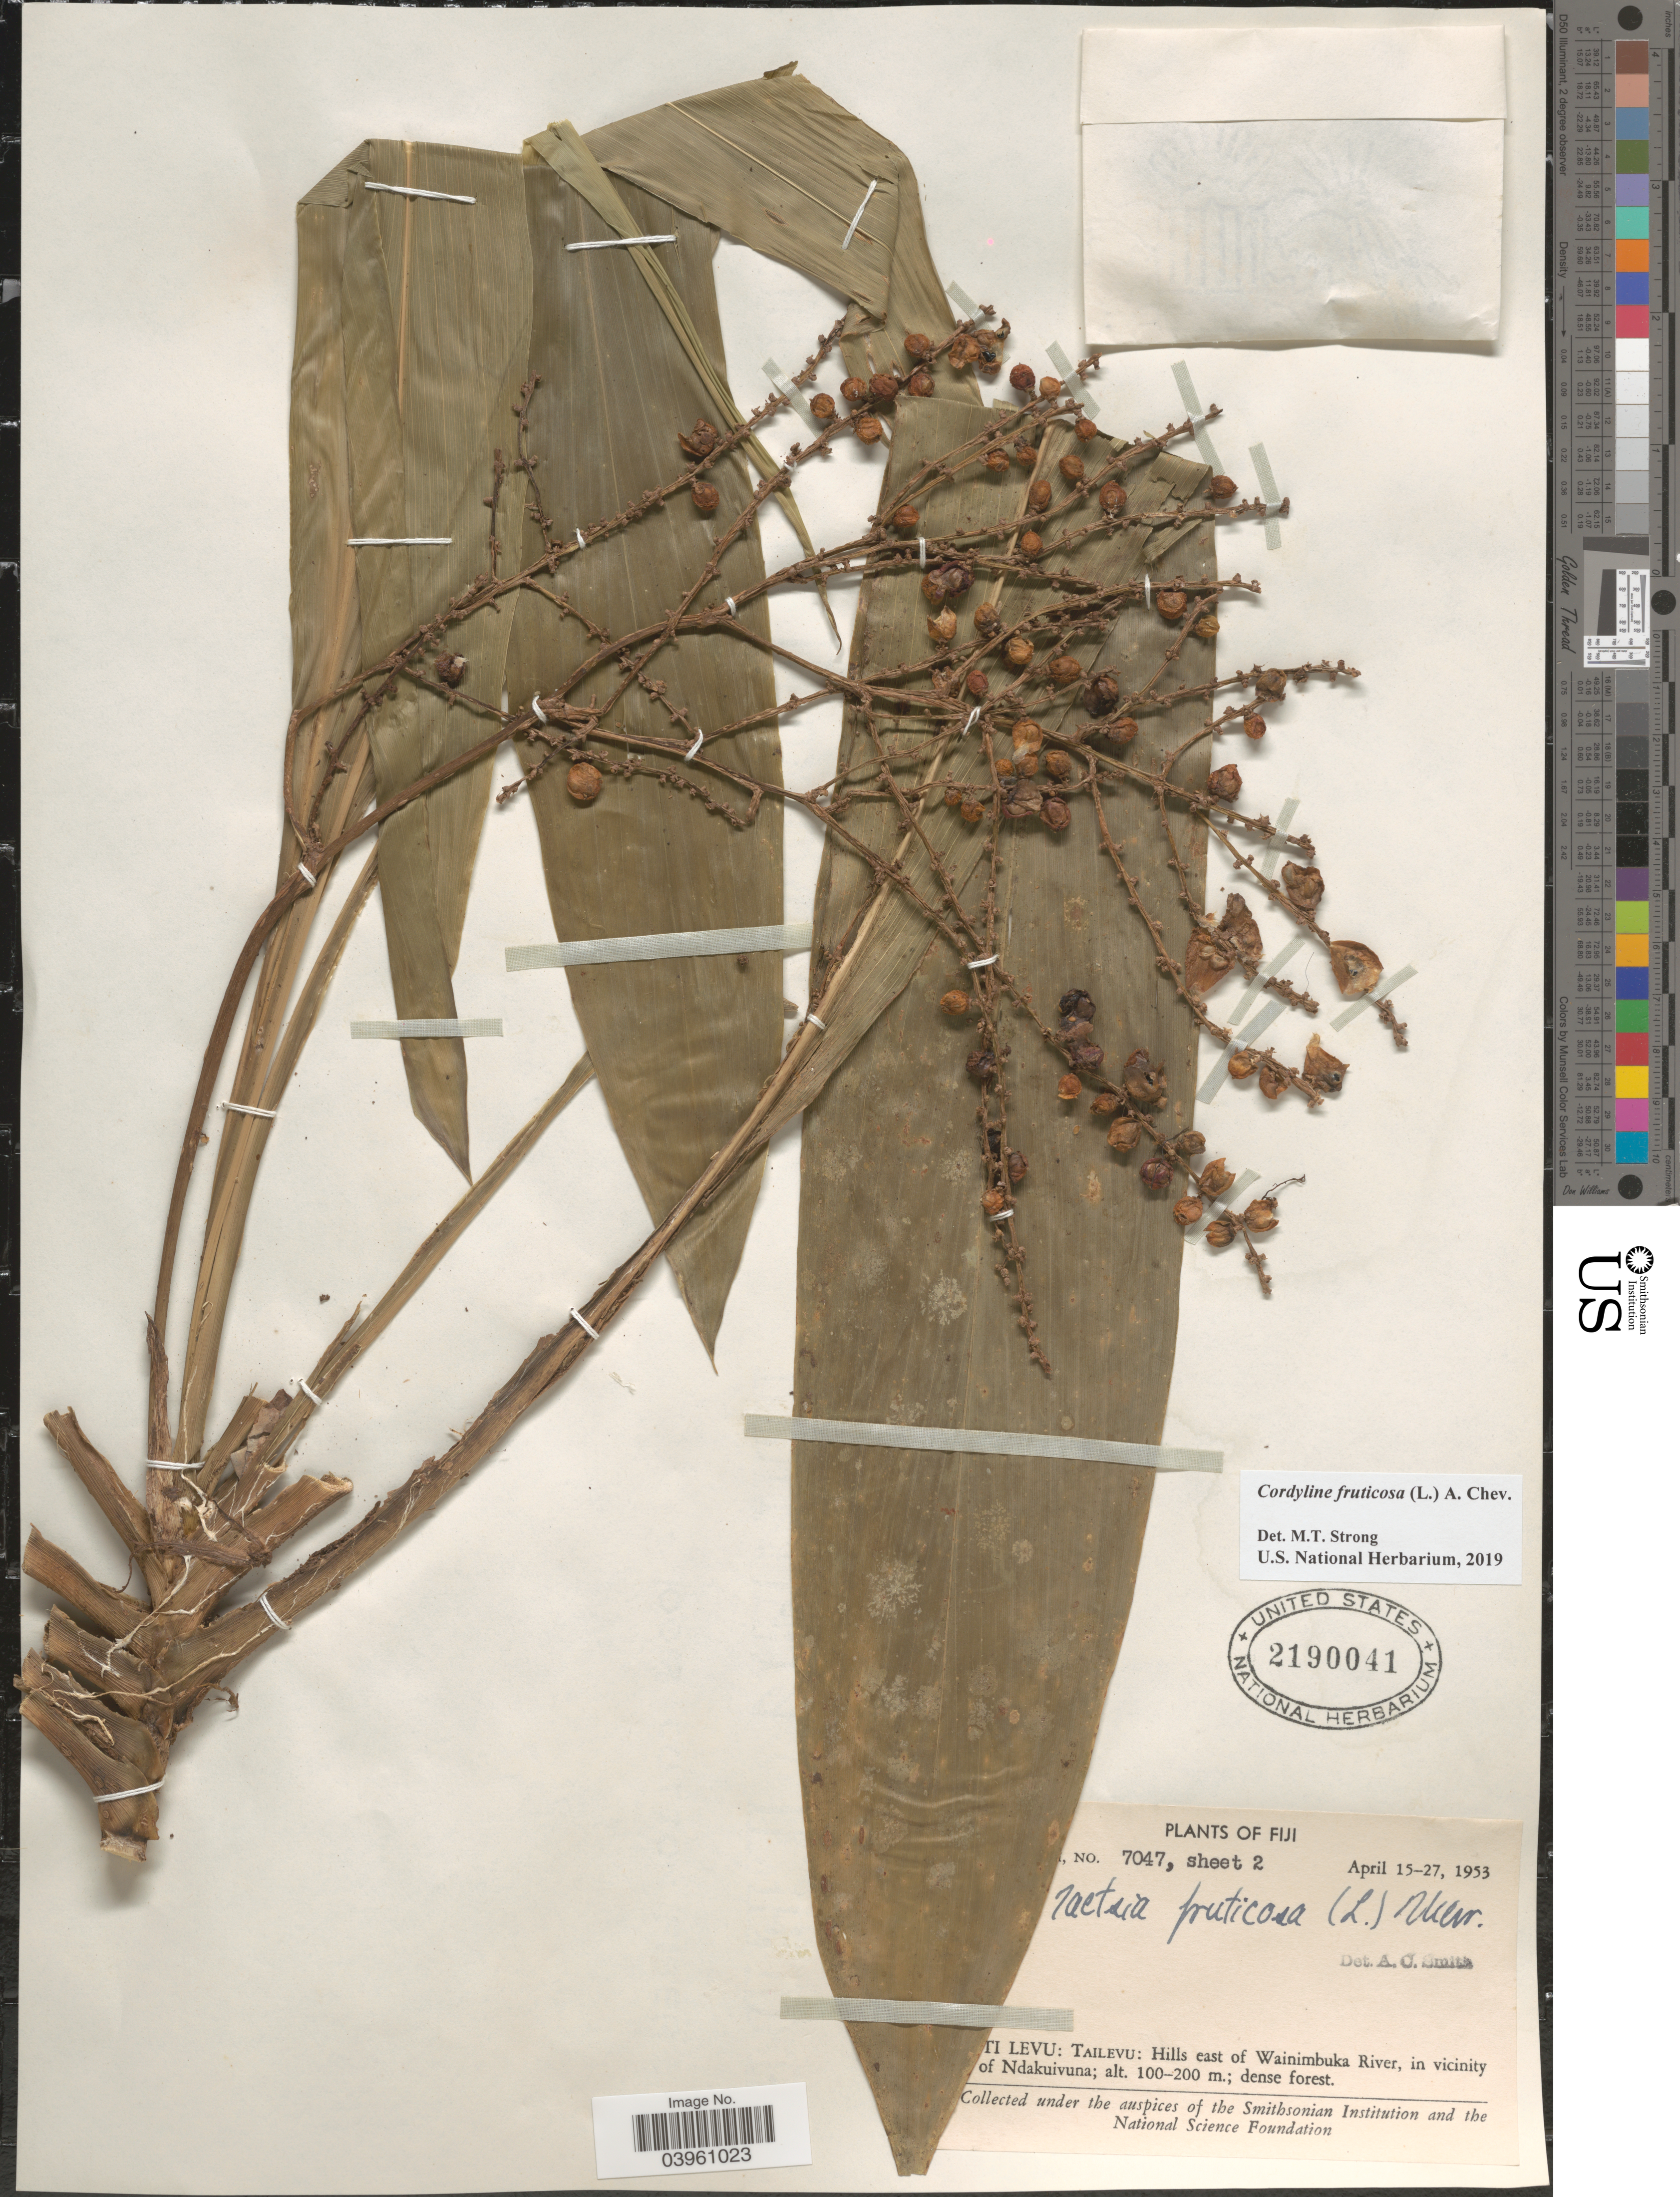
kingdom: Plantae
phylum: Tracheophyta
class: Liliopsida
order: Asparagales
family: Asparagaceae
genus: Cordyline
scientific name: Cordyline fruticosa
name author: (L.) A. Chev.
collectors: A. C. Smith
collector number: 7047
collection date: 1953-04-15/1953-04-27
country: Fiji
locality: [illegible text] Levu: Tailevu: Hills east of Wainimbuka River, in vicinity of Ndakuivuna.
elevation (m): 100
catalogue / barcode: US 2190041